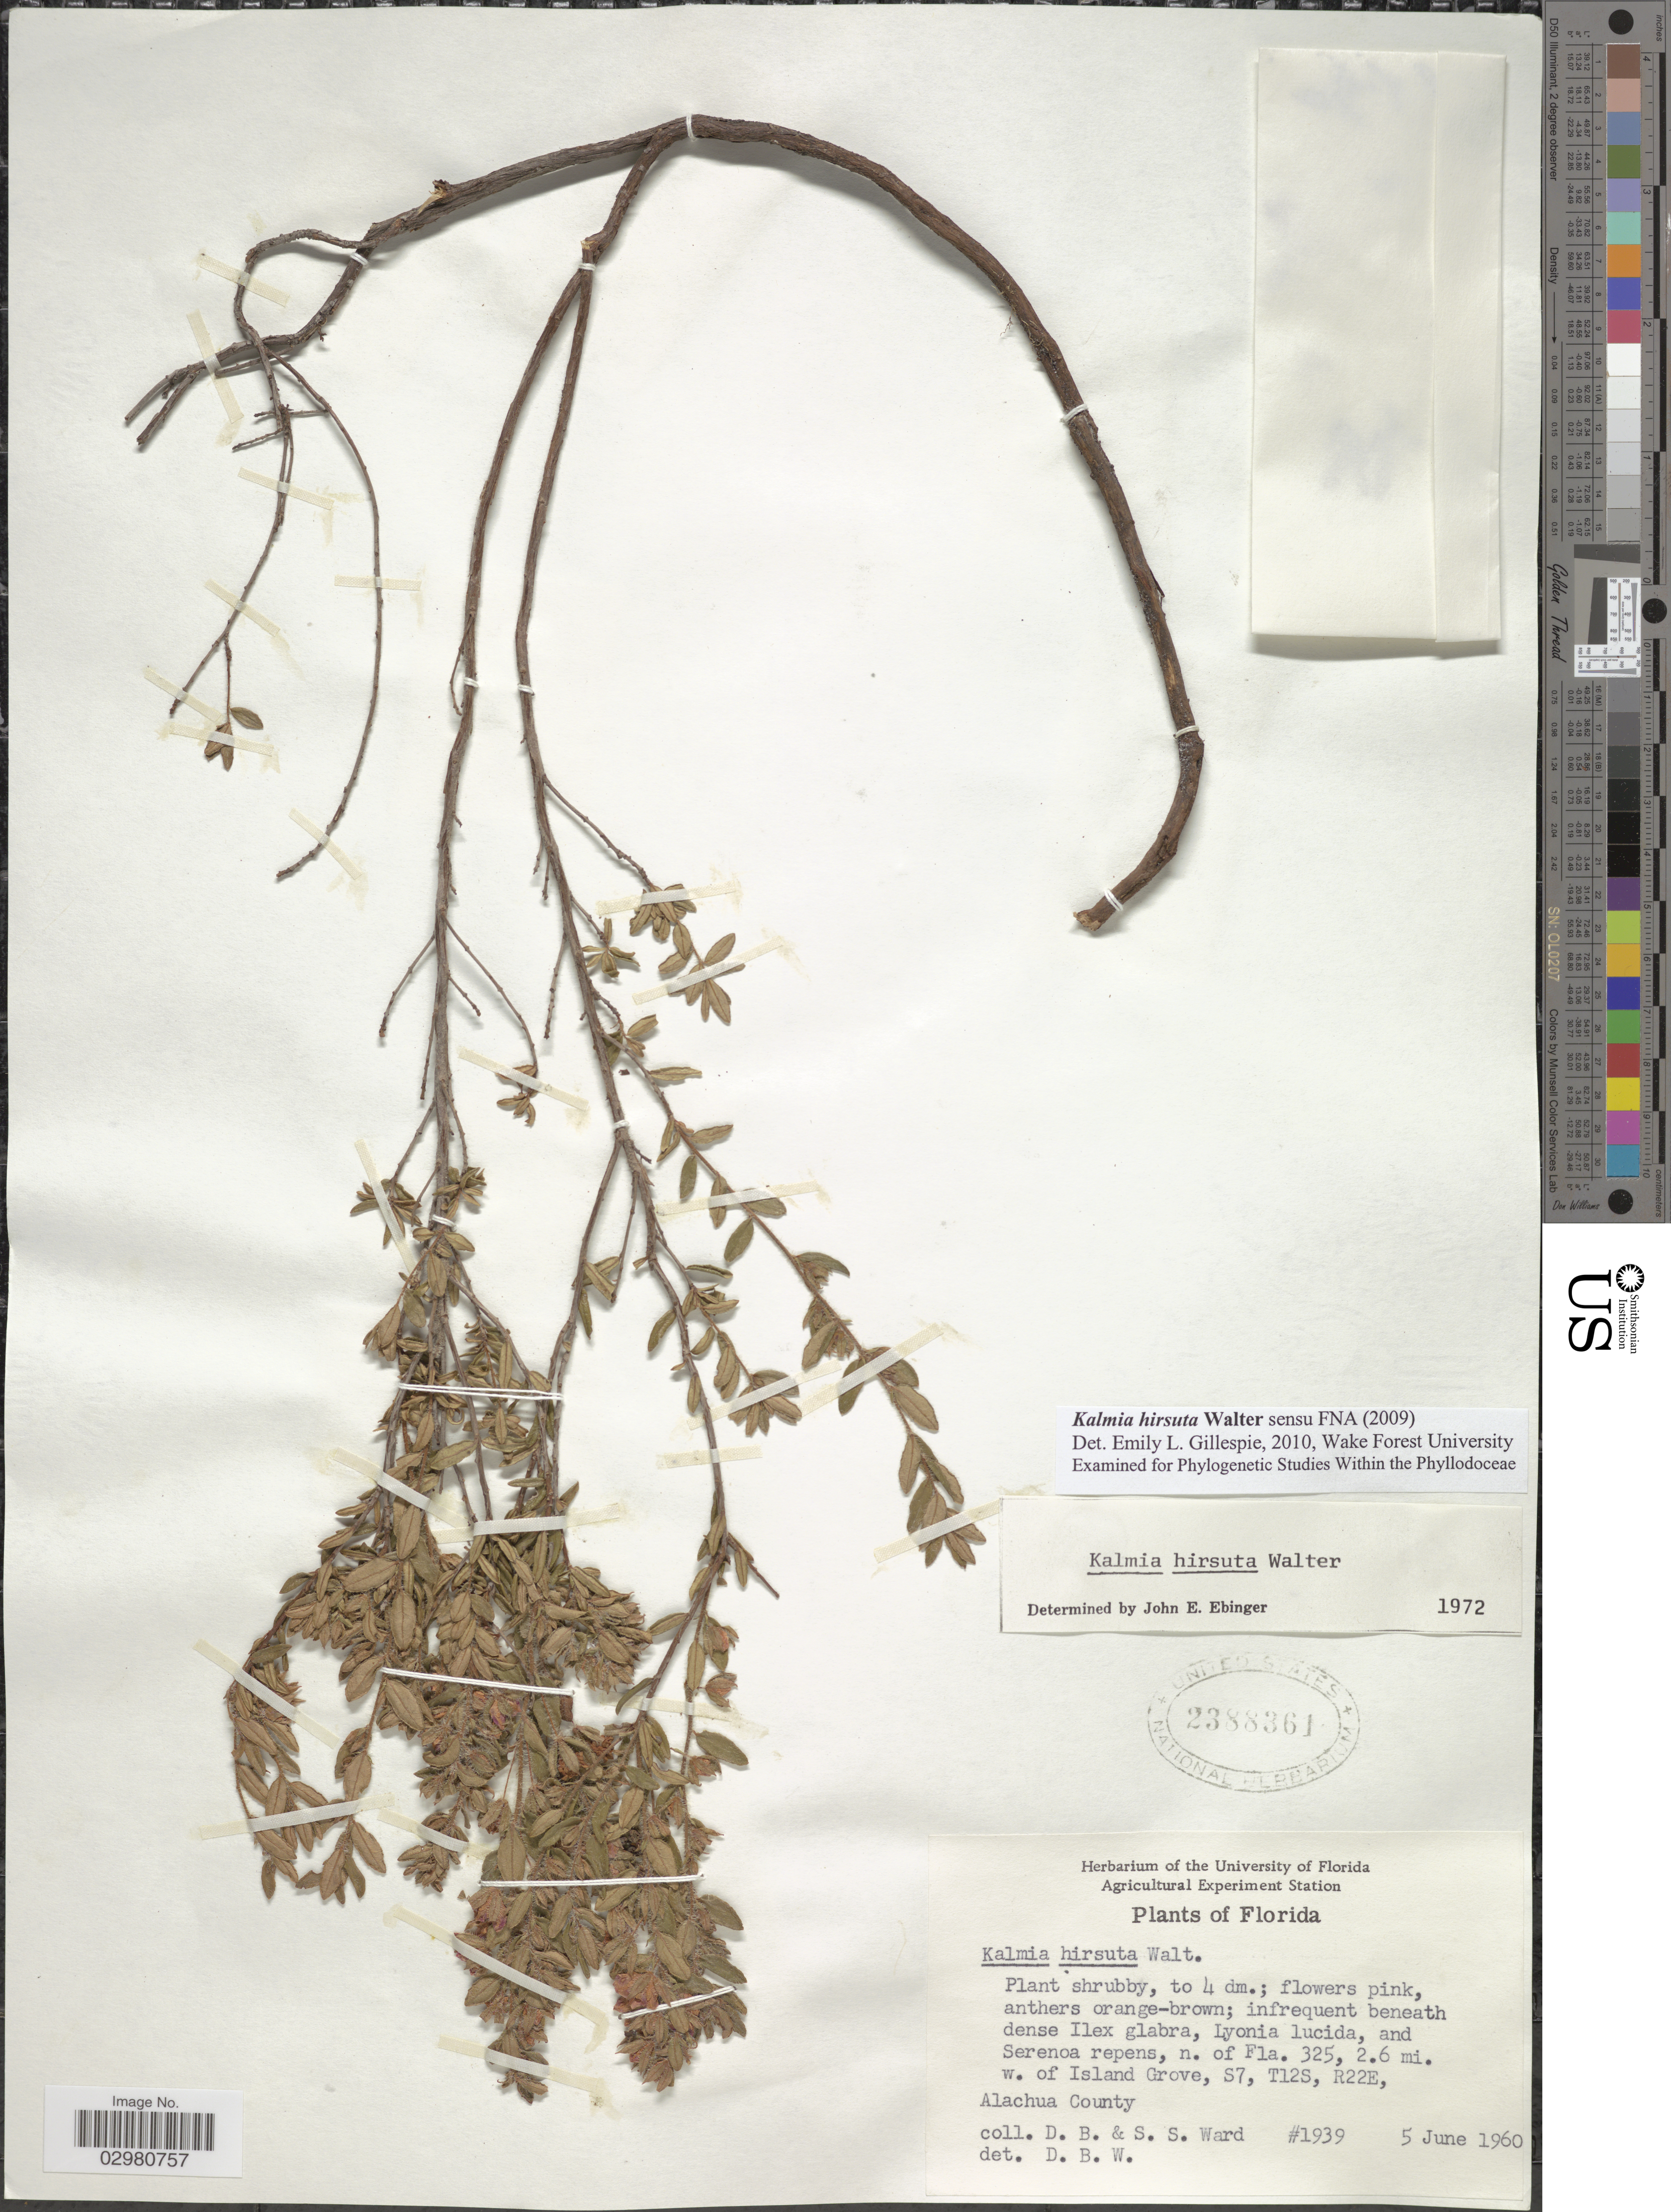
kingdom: Plantae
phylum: Tracheophyta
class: Magnoliopsida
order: Ericales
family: Ericaceae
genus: Kalmia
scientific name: Kalmia hirsuta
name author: Walter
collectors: D. B. Ward & S. S. Ward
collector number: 1939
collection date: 1960-06-05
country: United States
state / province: Florida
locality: N. of Fla. 325, 2.6 mi. w. of Island Grove, S7, T12S, R22E, Alachua County.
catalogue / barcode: US 2388361